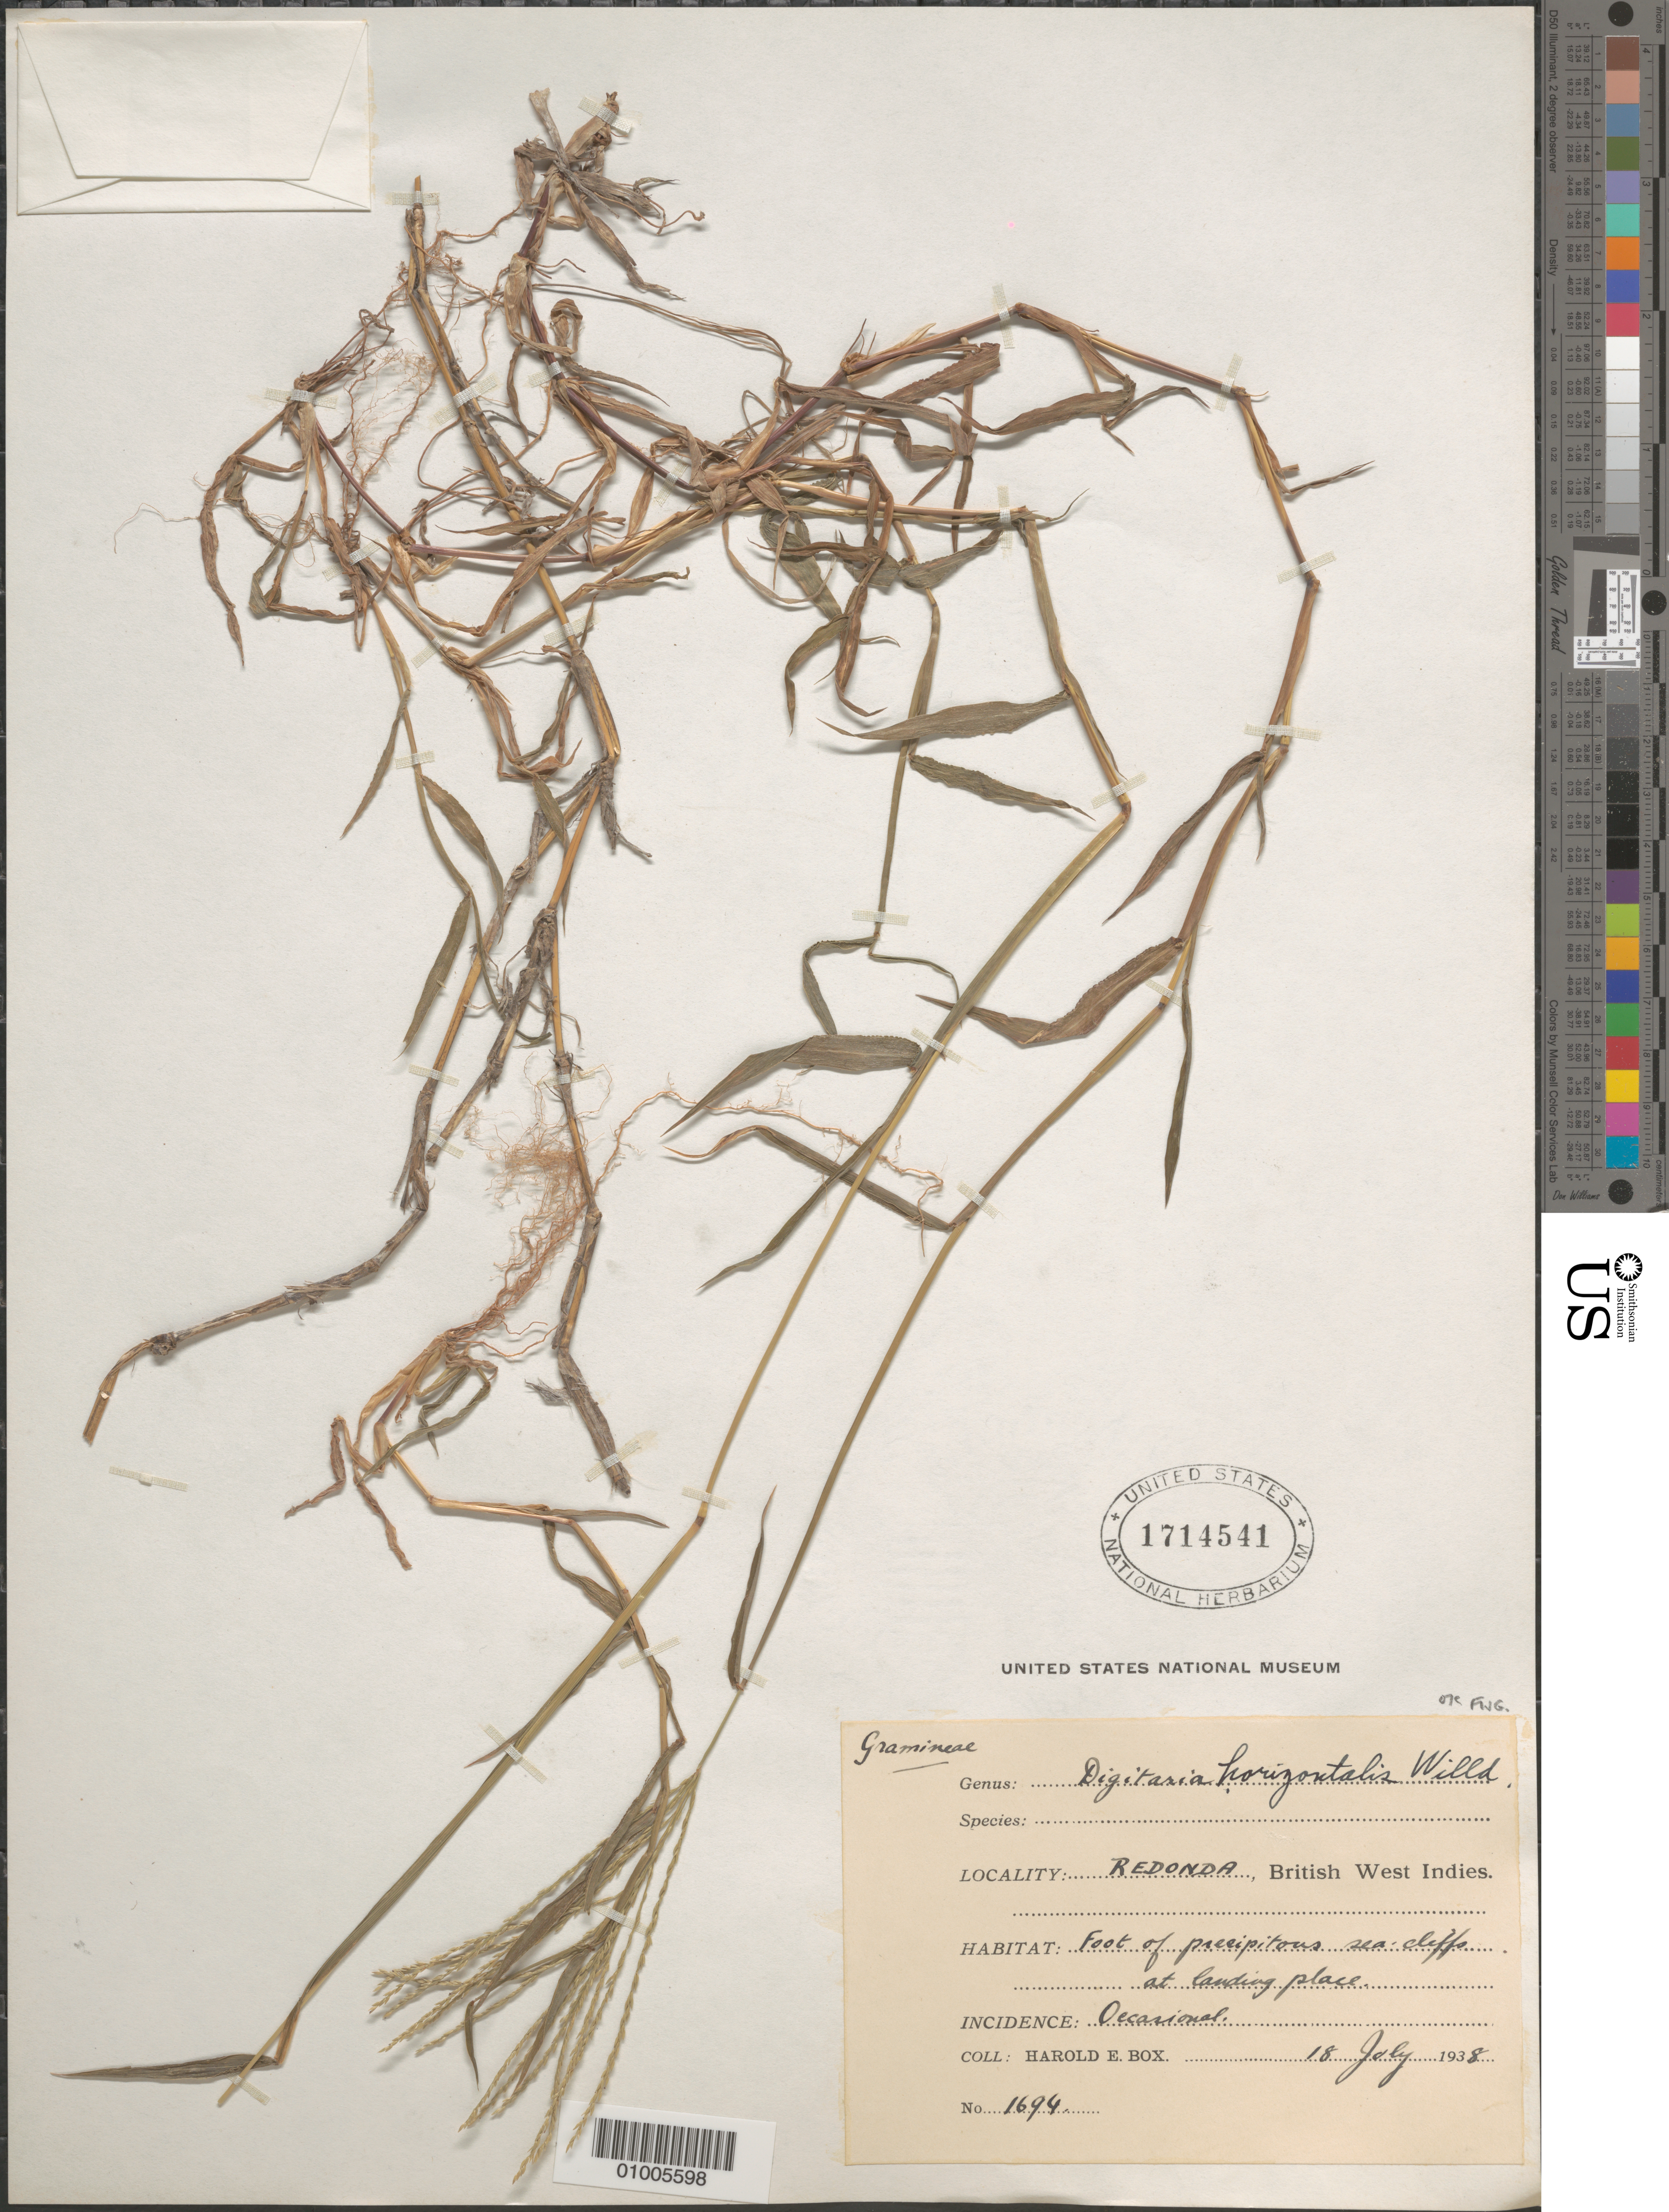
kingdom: Plantae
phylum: Tracheophyta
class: Liliopsida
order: Poales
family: Poaceae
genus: Digitaria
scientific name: Digitaria horizontalis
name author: Willd.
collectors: H. E. Box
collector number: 1694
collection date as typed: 18 Jul 1938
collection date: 1938-07-18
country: Antigua and Barbuda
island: Redonda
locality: foot of precipitous sea cliffs at landing place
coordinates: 0 N, 0 E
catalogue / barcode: US 1714541